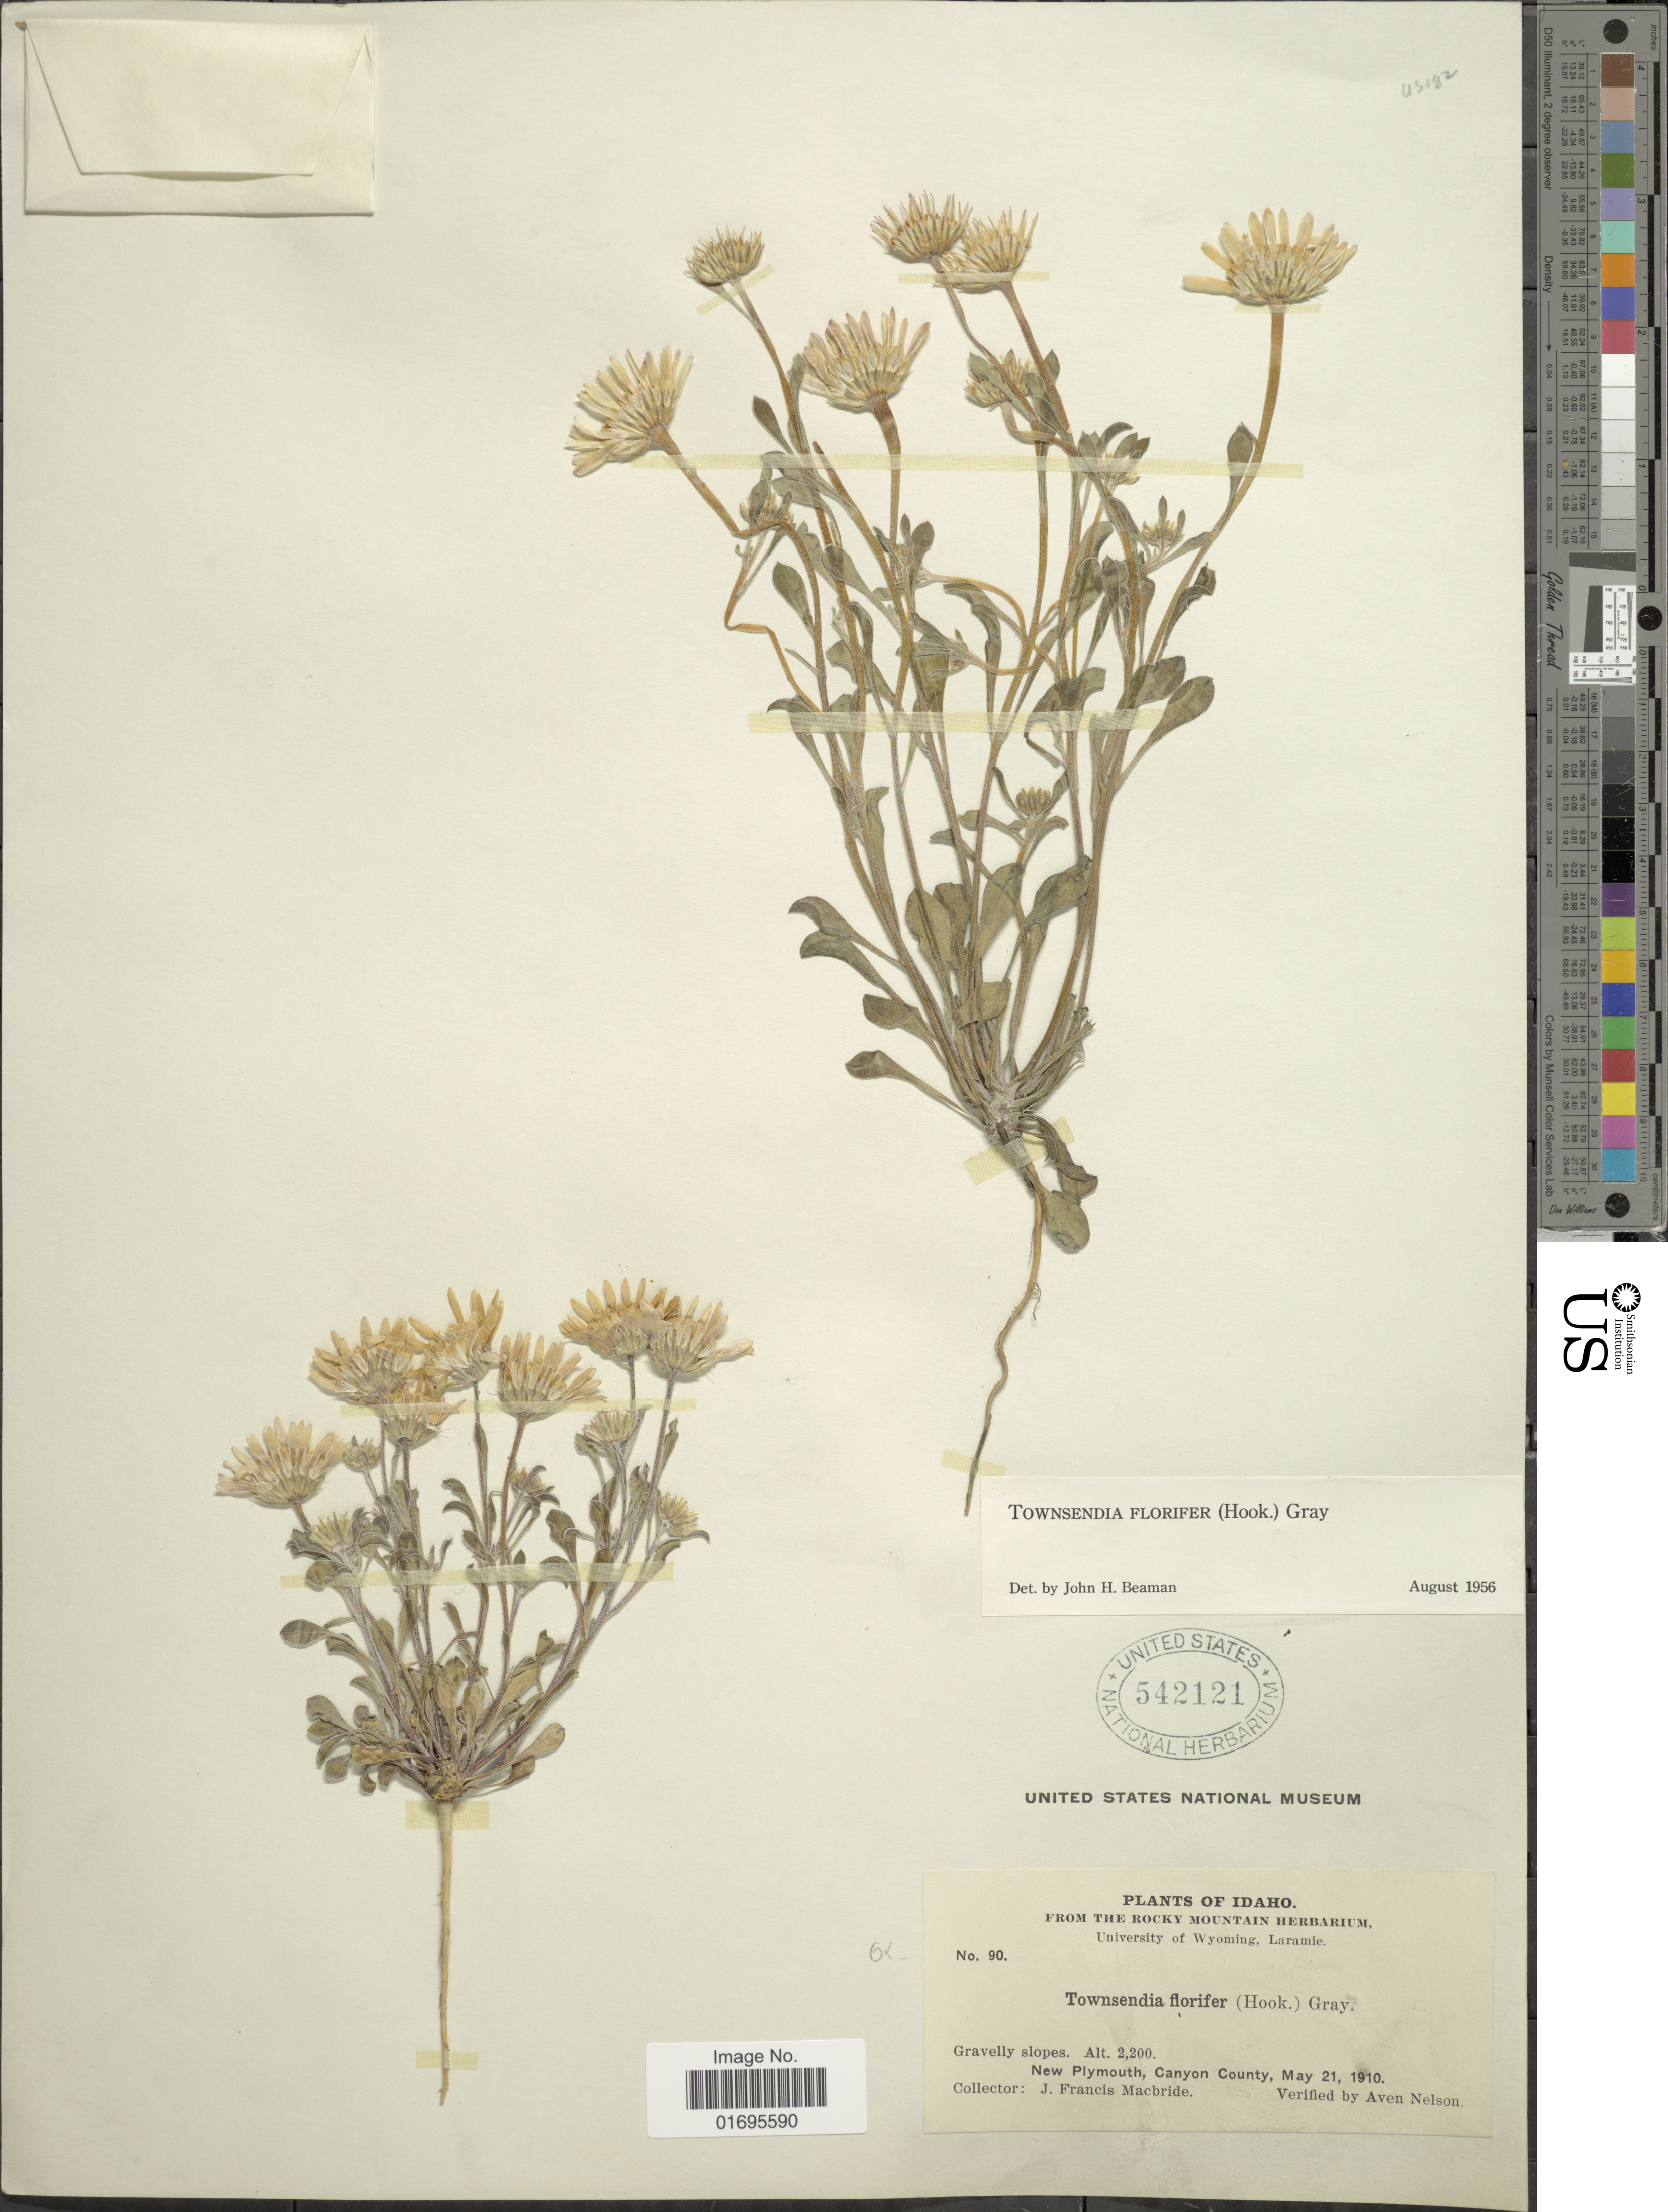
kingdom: Plantae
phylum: Tracheophyta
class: Magnoliopsida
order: Asterales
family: Asteraceae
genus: Townsendia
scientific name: Townsendia florifer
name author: (Hook.) A. Gray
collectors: J. F. Macbride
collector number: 90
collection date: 1910-05-21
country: United States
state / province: Idaho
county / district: Canyon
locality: Gravelly slopes, New Plymouth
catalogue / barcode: US 542121